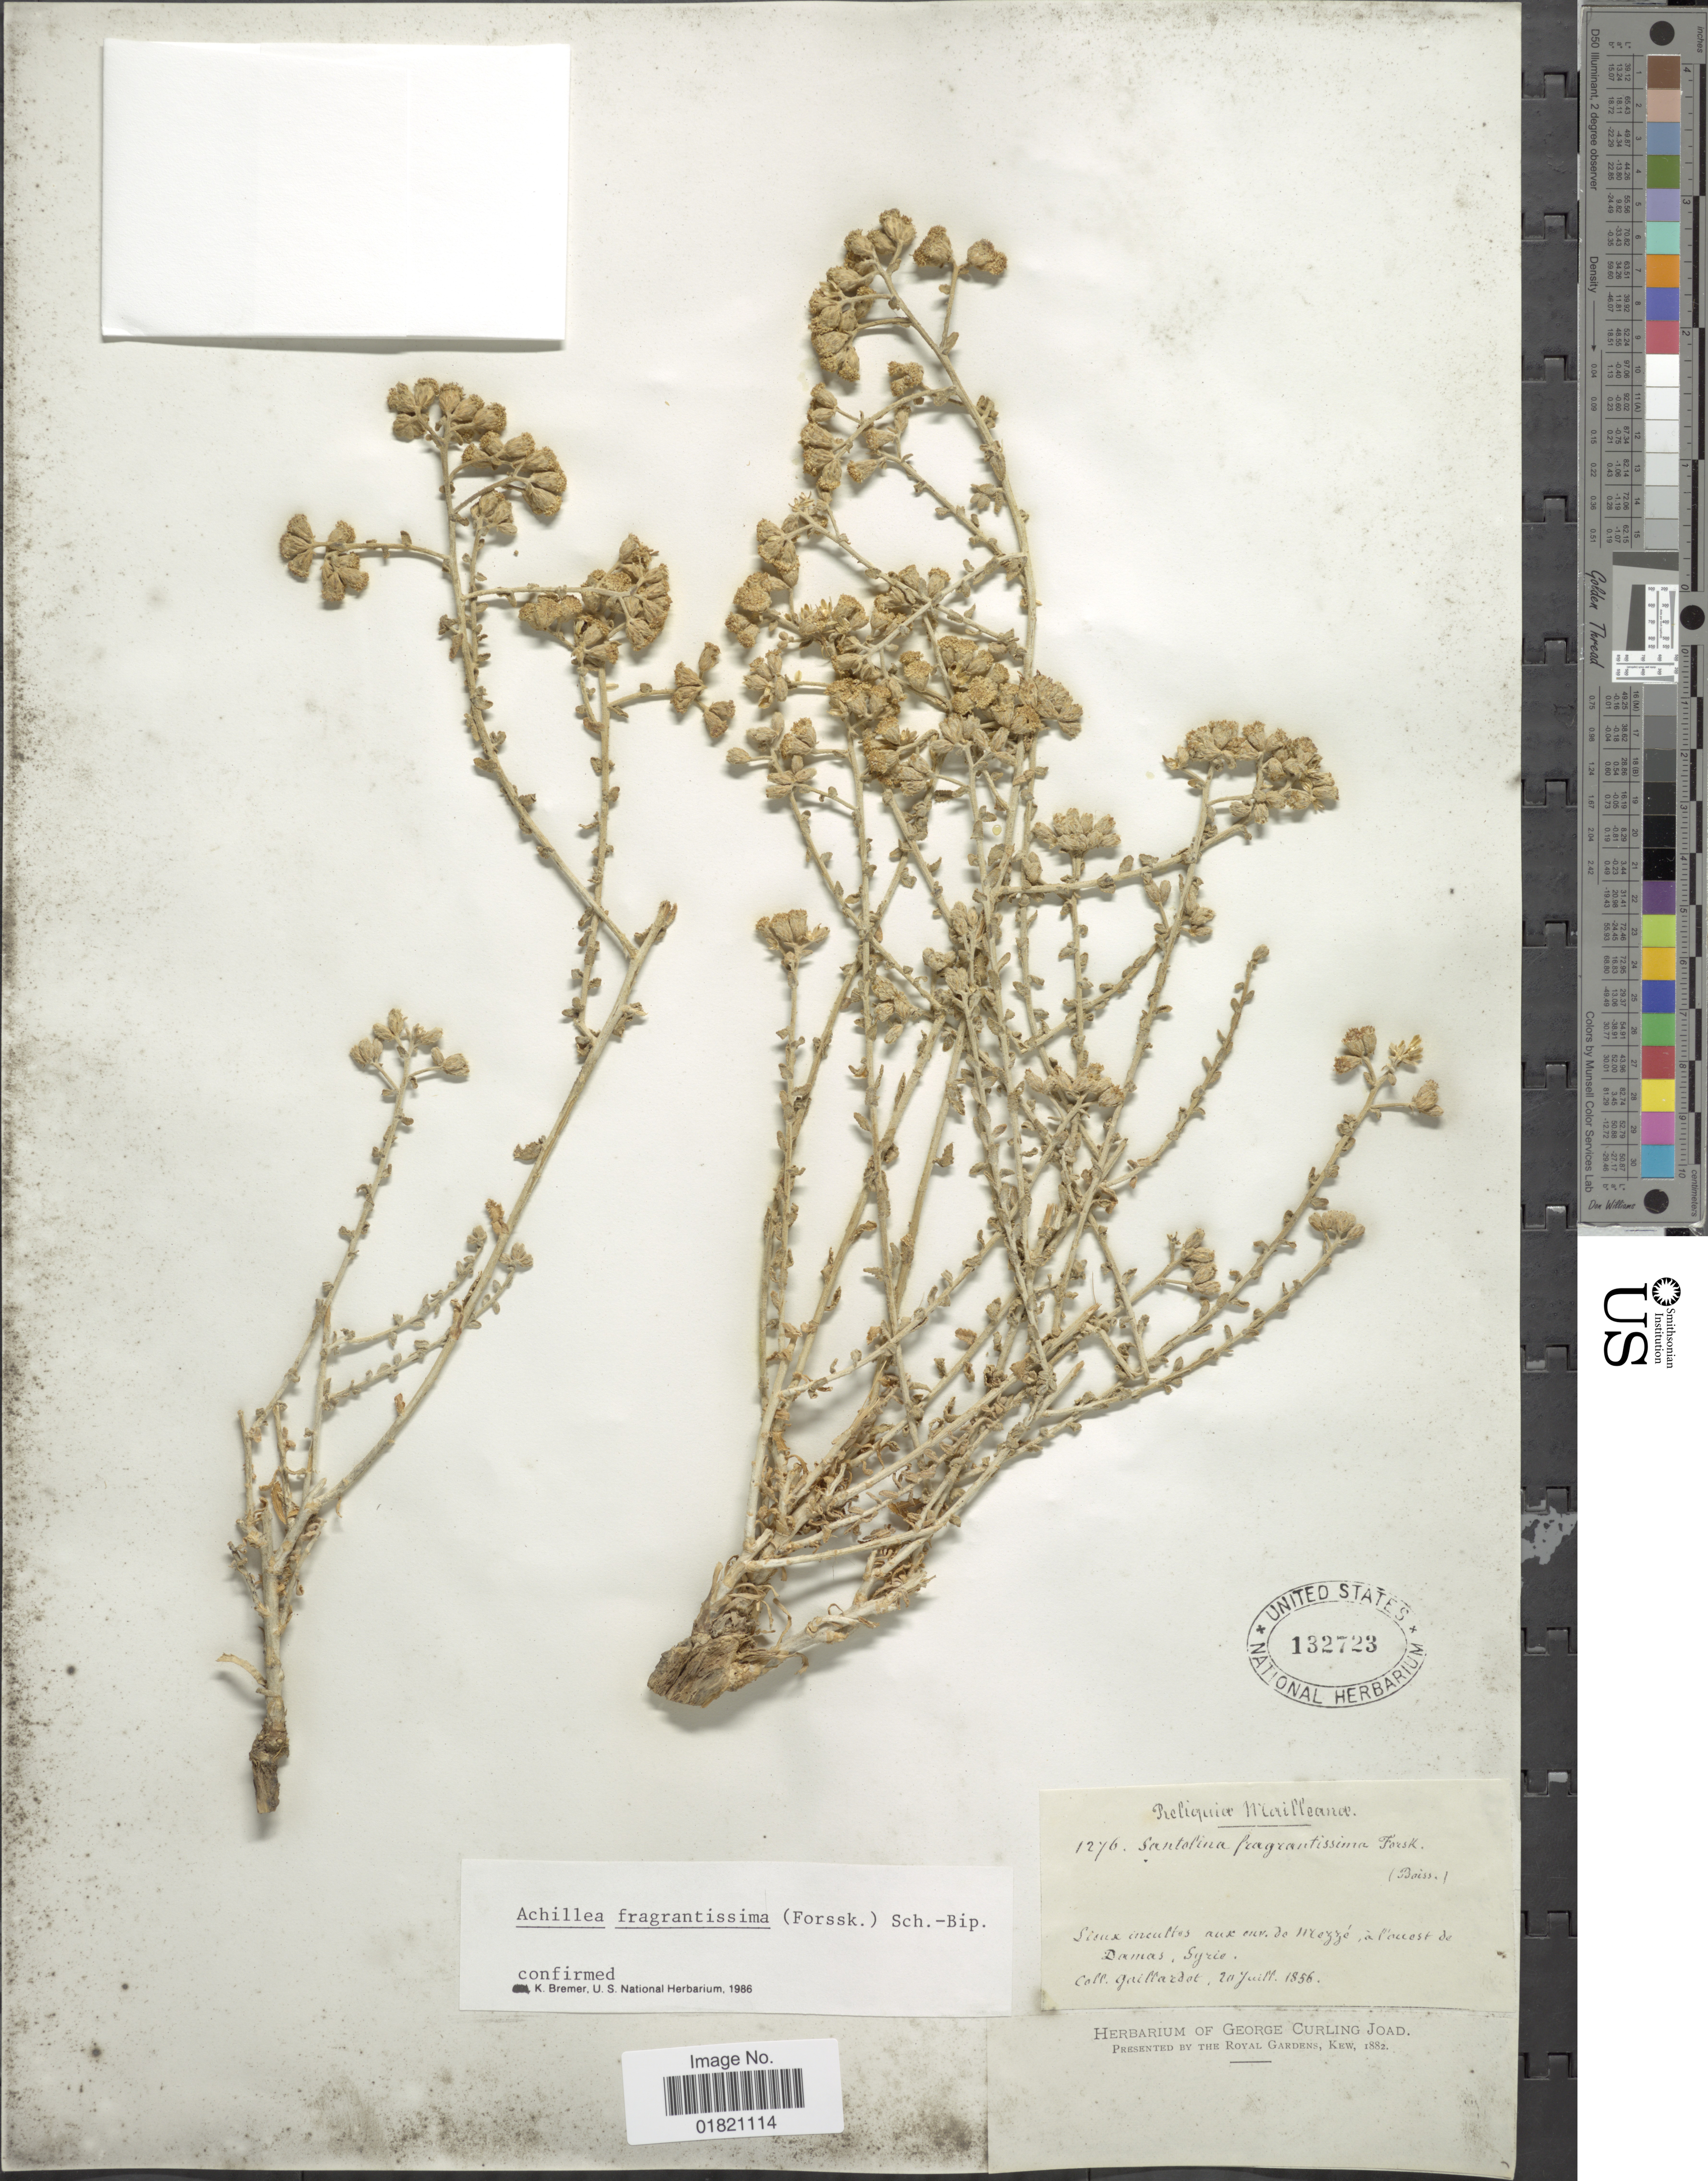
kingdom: Plantae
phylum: Tracheophyta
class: Magnoliopsida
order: Asterales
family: Asteraceae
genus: Achillea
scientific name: Achillea fragrantissima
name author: (Forssk.) Sch. Bip.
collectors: Gaillardot, --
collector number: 1276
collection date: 1856-07-20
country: Syria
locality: Sioux incultos aux env. de Mezzé, a l'ouest de Damas [interpreted]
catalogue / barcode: US 132723